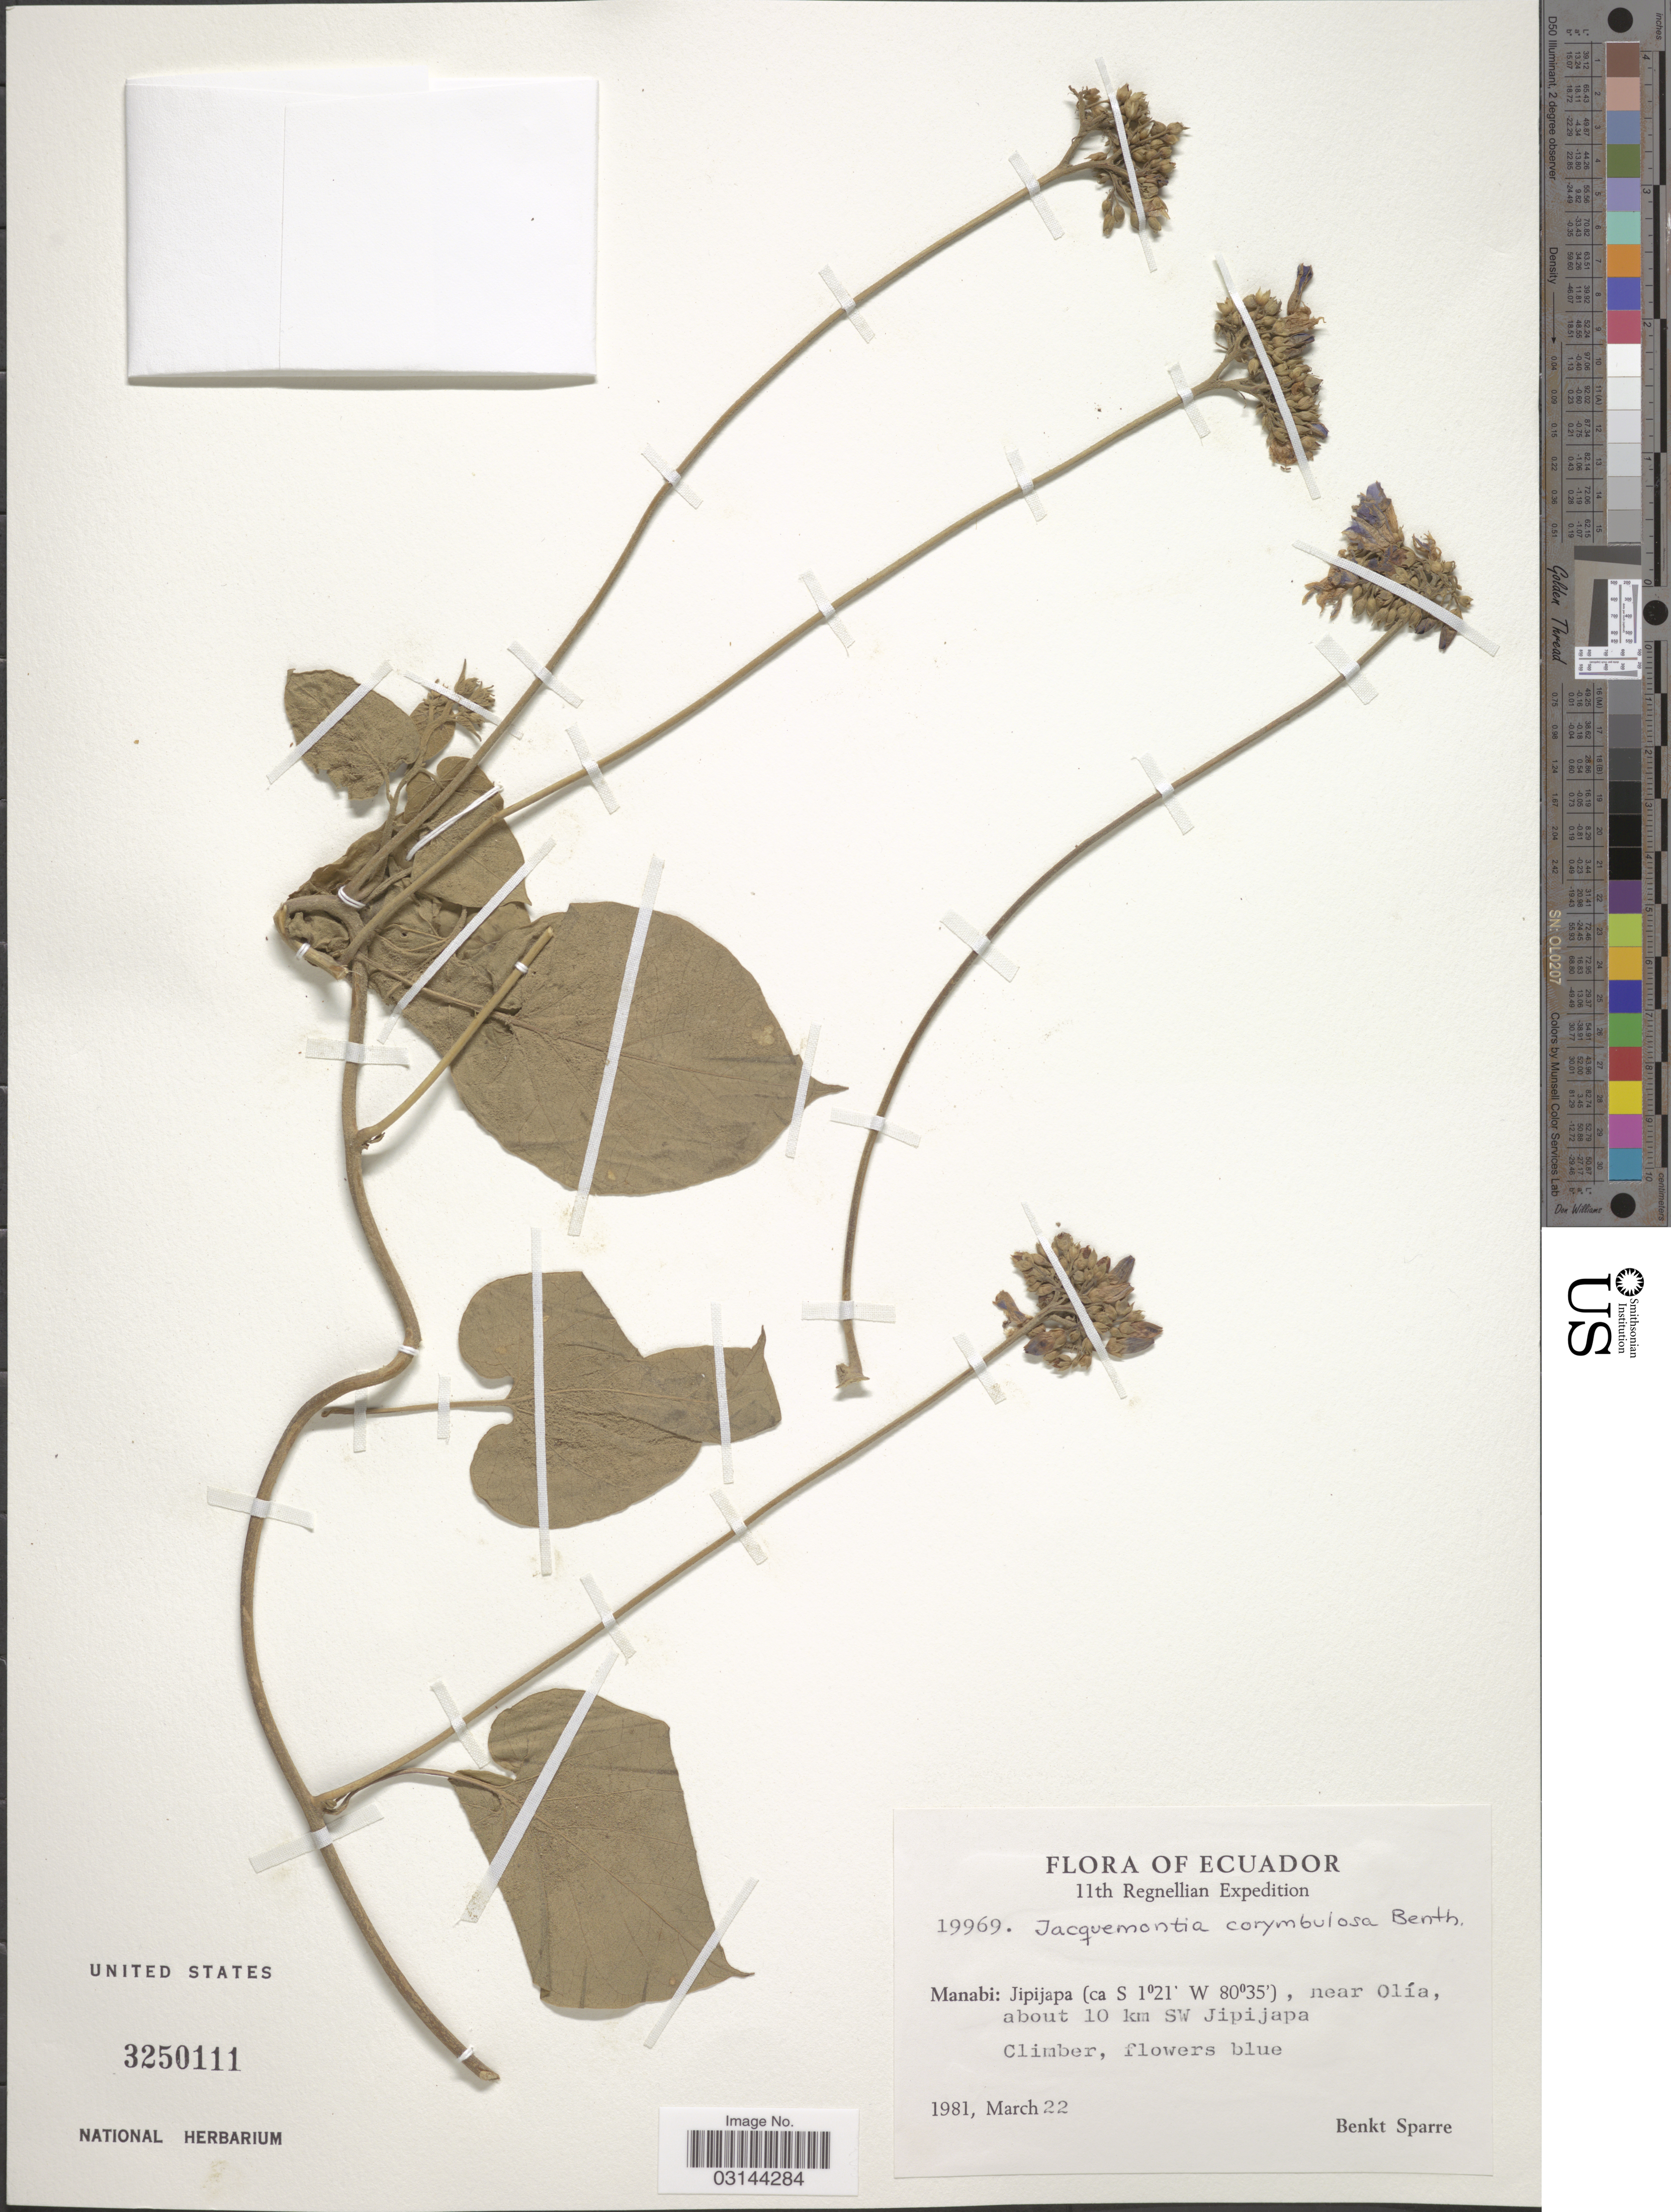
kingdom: Plantae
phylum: Tracheophyta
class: Magnoliopsida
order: Solanales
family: Convolvulaceae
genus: Jacquemontia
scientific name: Jacquemontia corymbulosa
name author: Benth.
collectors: B. Sparre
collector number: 19969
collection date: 1981-03-22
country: Ecuador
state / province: Manabí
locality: Jipijapa, near Olía, about 10 km SW Jipijapa.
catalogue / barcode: US 3250111